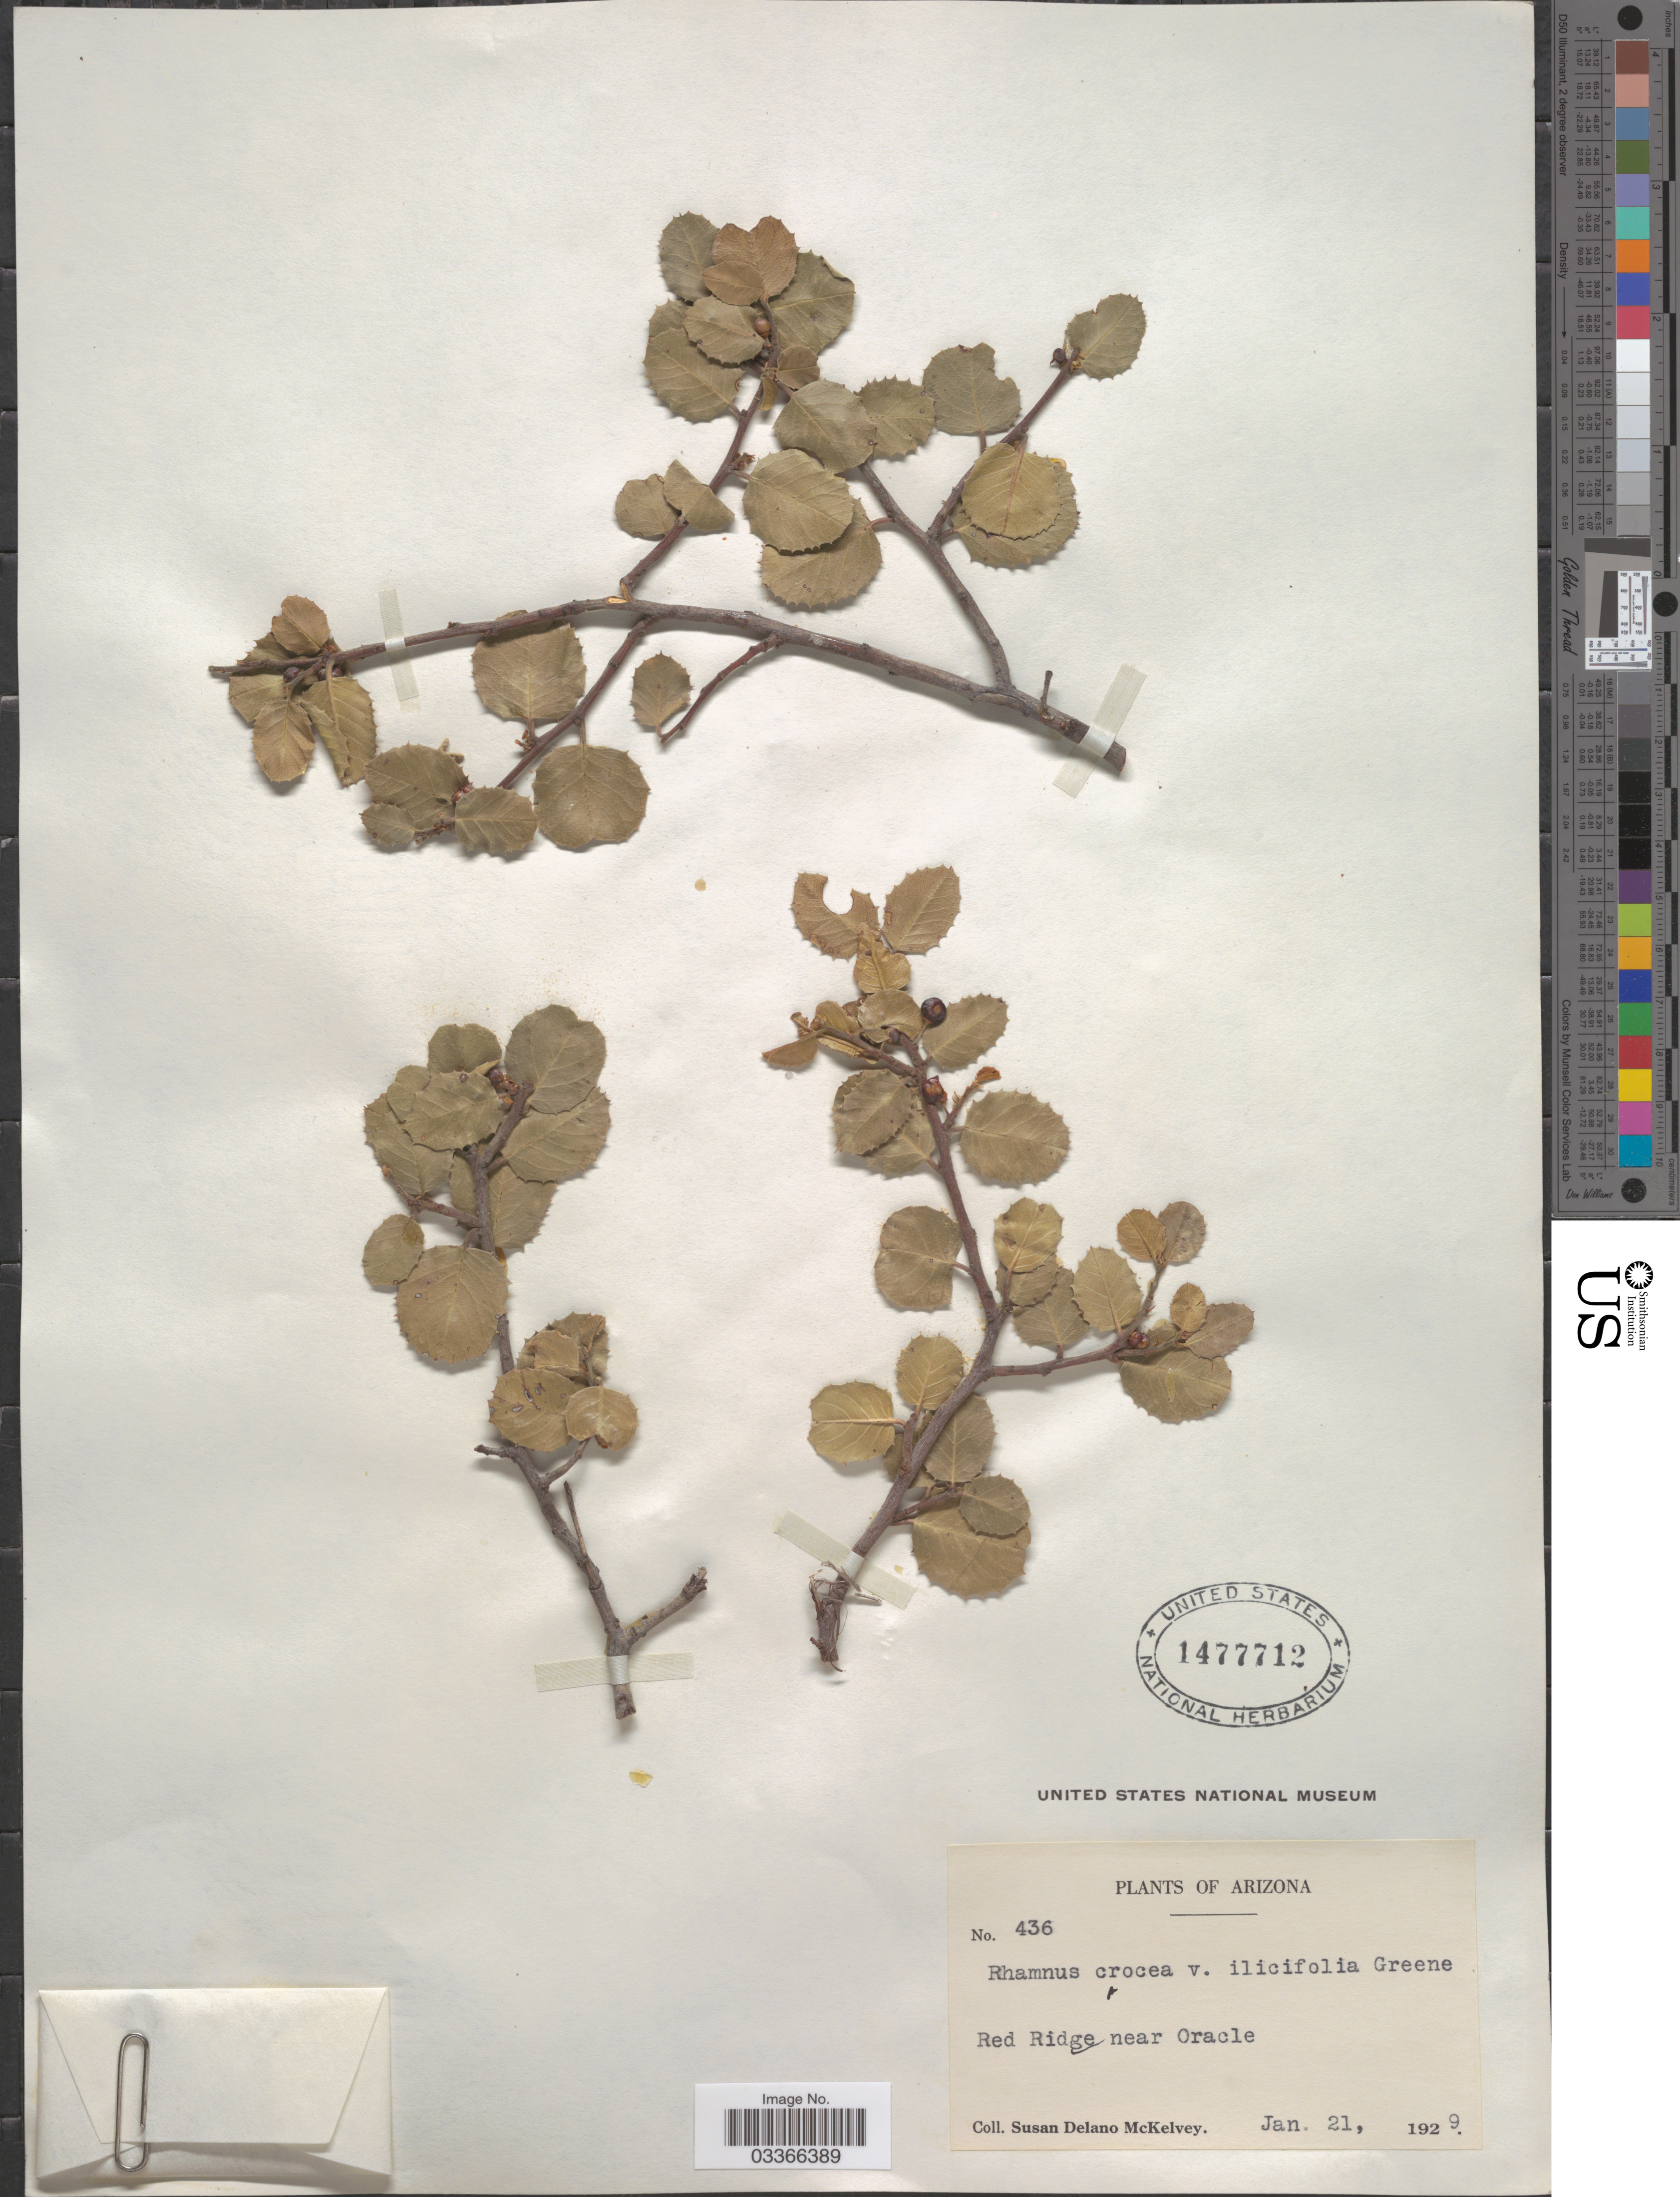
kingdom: Plantae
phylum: Tracheophyta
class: Magnoliopsida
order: Rosales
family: Rhamnaceae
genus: Rhamnus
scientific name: Rhamnus crocea var. ilicifolia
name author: (Kellogg) Greene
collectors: S. A. McKelvey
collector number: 436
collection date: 1929-01-21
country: United States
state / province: Arizona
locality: Red Ridge near Oracle.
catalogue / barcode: US 1477712